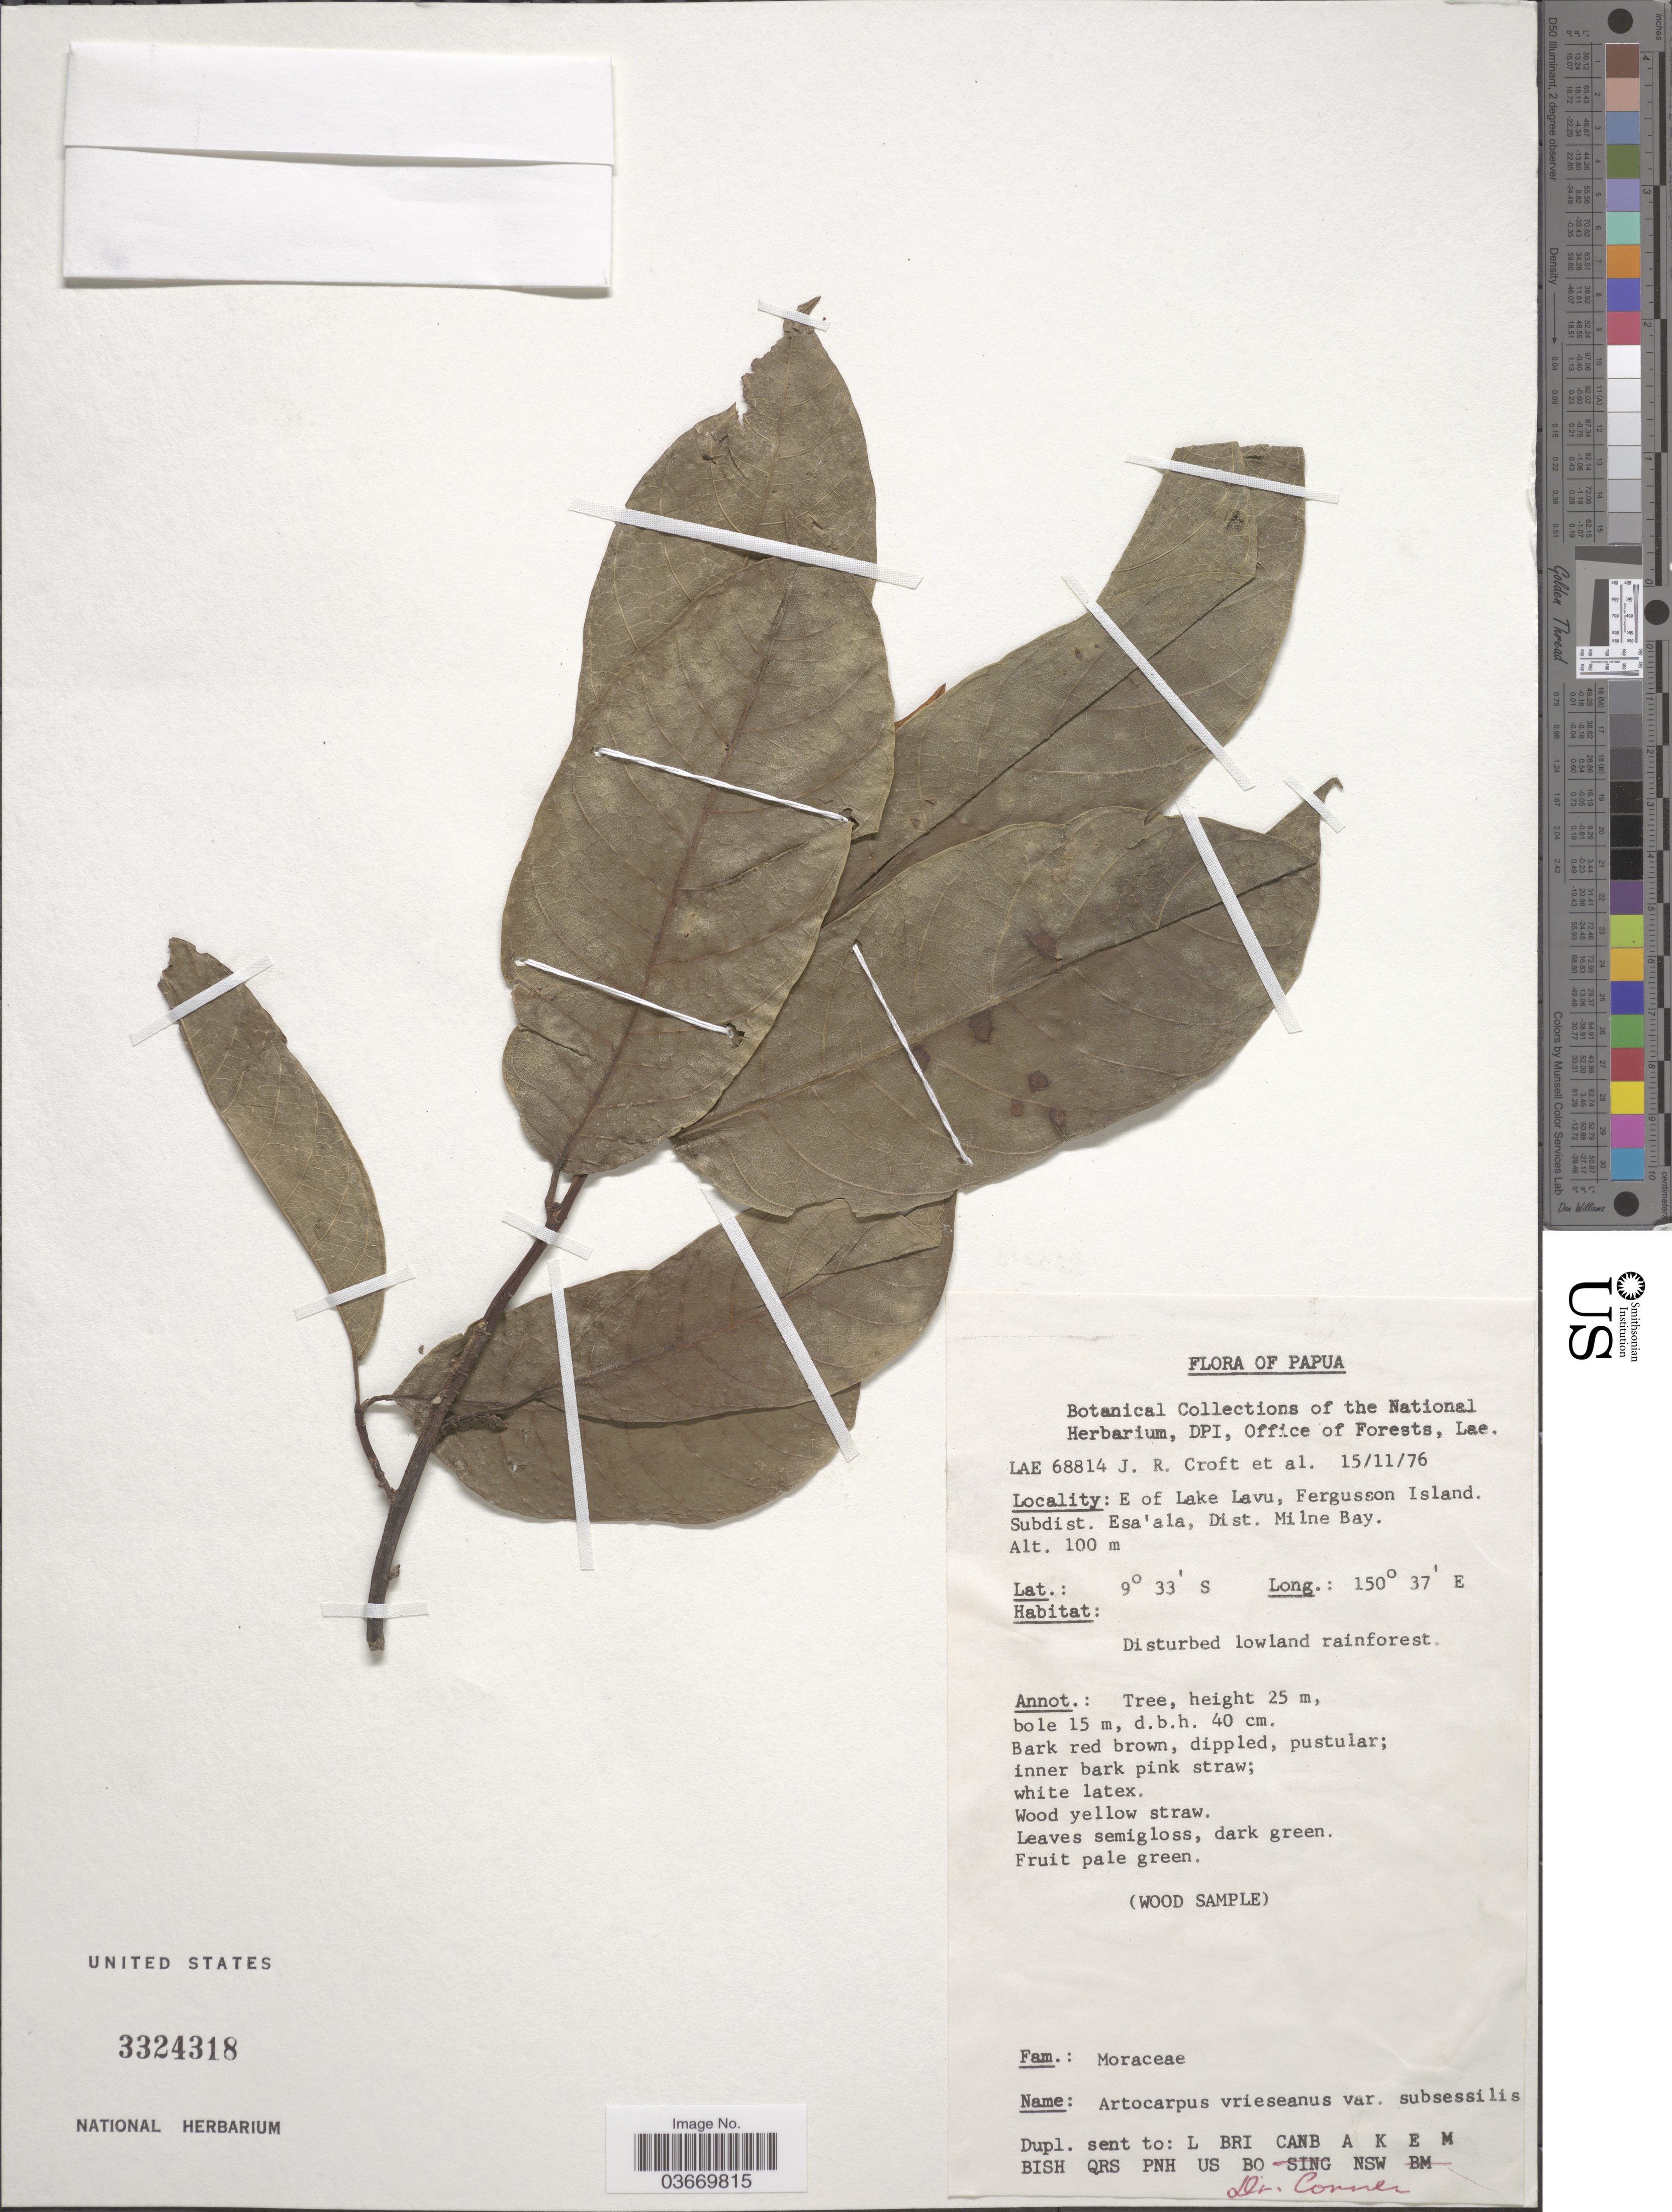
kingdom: Plantae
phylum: Tracheophyta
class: Magnoliopsida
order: Rosales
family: Moraceae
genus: Artocarpus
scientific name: Artocarpus vrieseanus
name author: Miq.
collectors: J. R. Croft & et al.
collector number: LAE68814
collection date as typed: Transcribed d/m/y: 15/11/76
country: Papua New Guinea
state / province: Milne Bay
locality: Papua. E of Lake Lavu, Fergusson Island. Subdist. Esa'ala, Dist. Milne Bay.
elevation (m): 100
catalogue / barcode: US 3324318